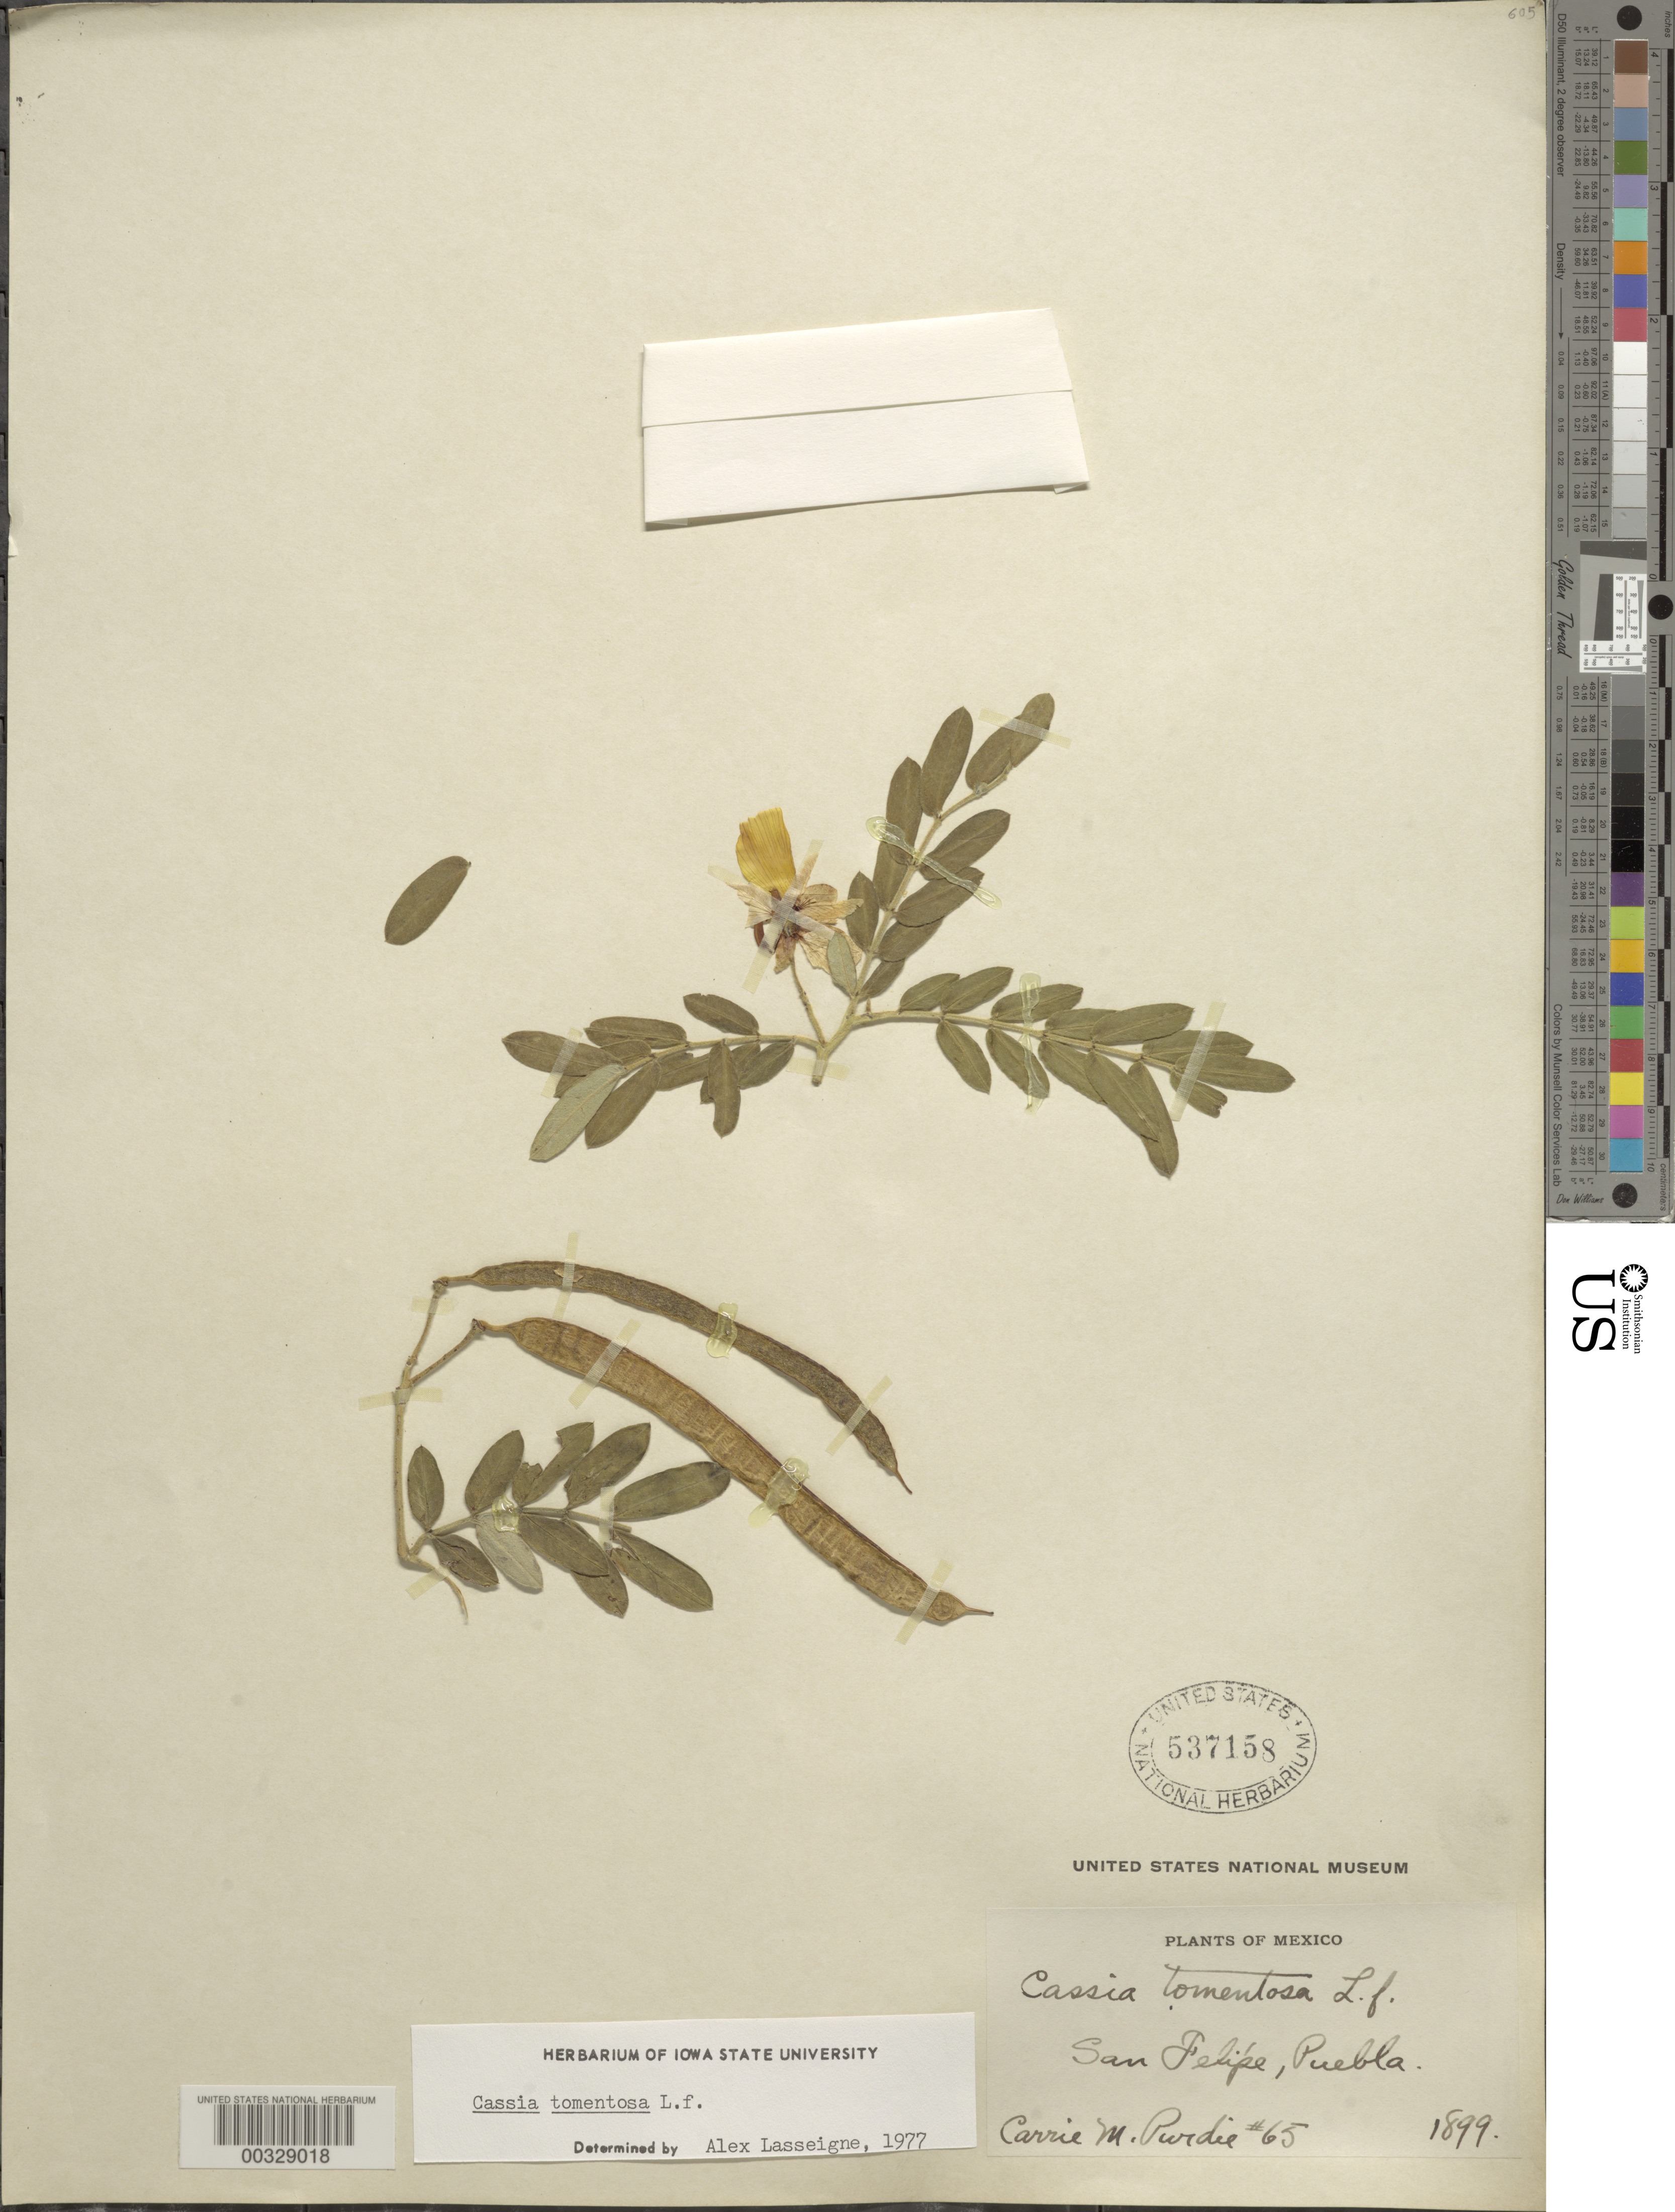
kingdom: Plantae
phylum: Tracheophyta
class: Magnoliopsida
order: Fabales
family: Fabaceae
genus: Senna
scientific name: Senna multiglandulosa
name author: (Jacq.) H.S. Irwin & Barneby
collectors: C. Purdie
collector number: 65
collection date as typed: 1899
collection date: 1899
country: Mexico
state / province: Puebla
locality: San felipe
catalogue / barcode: US 537158